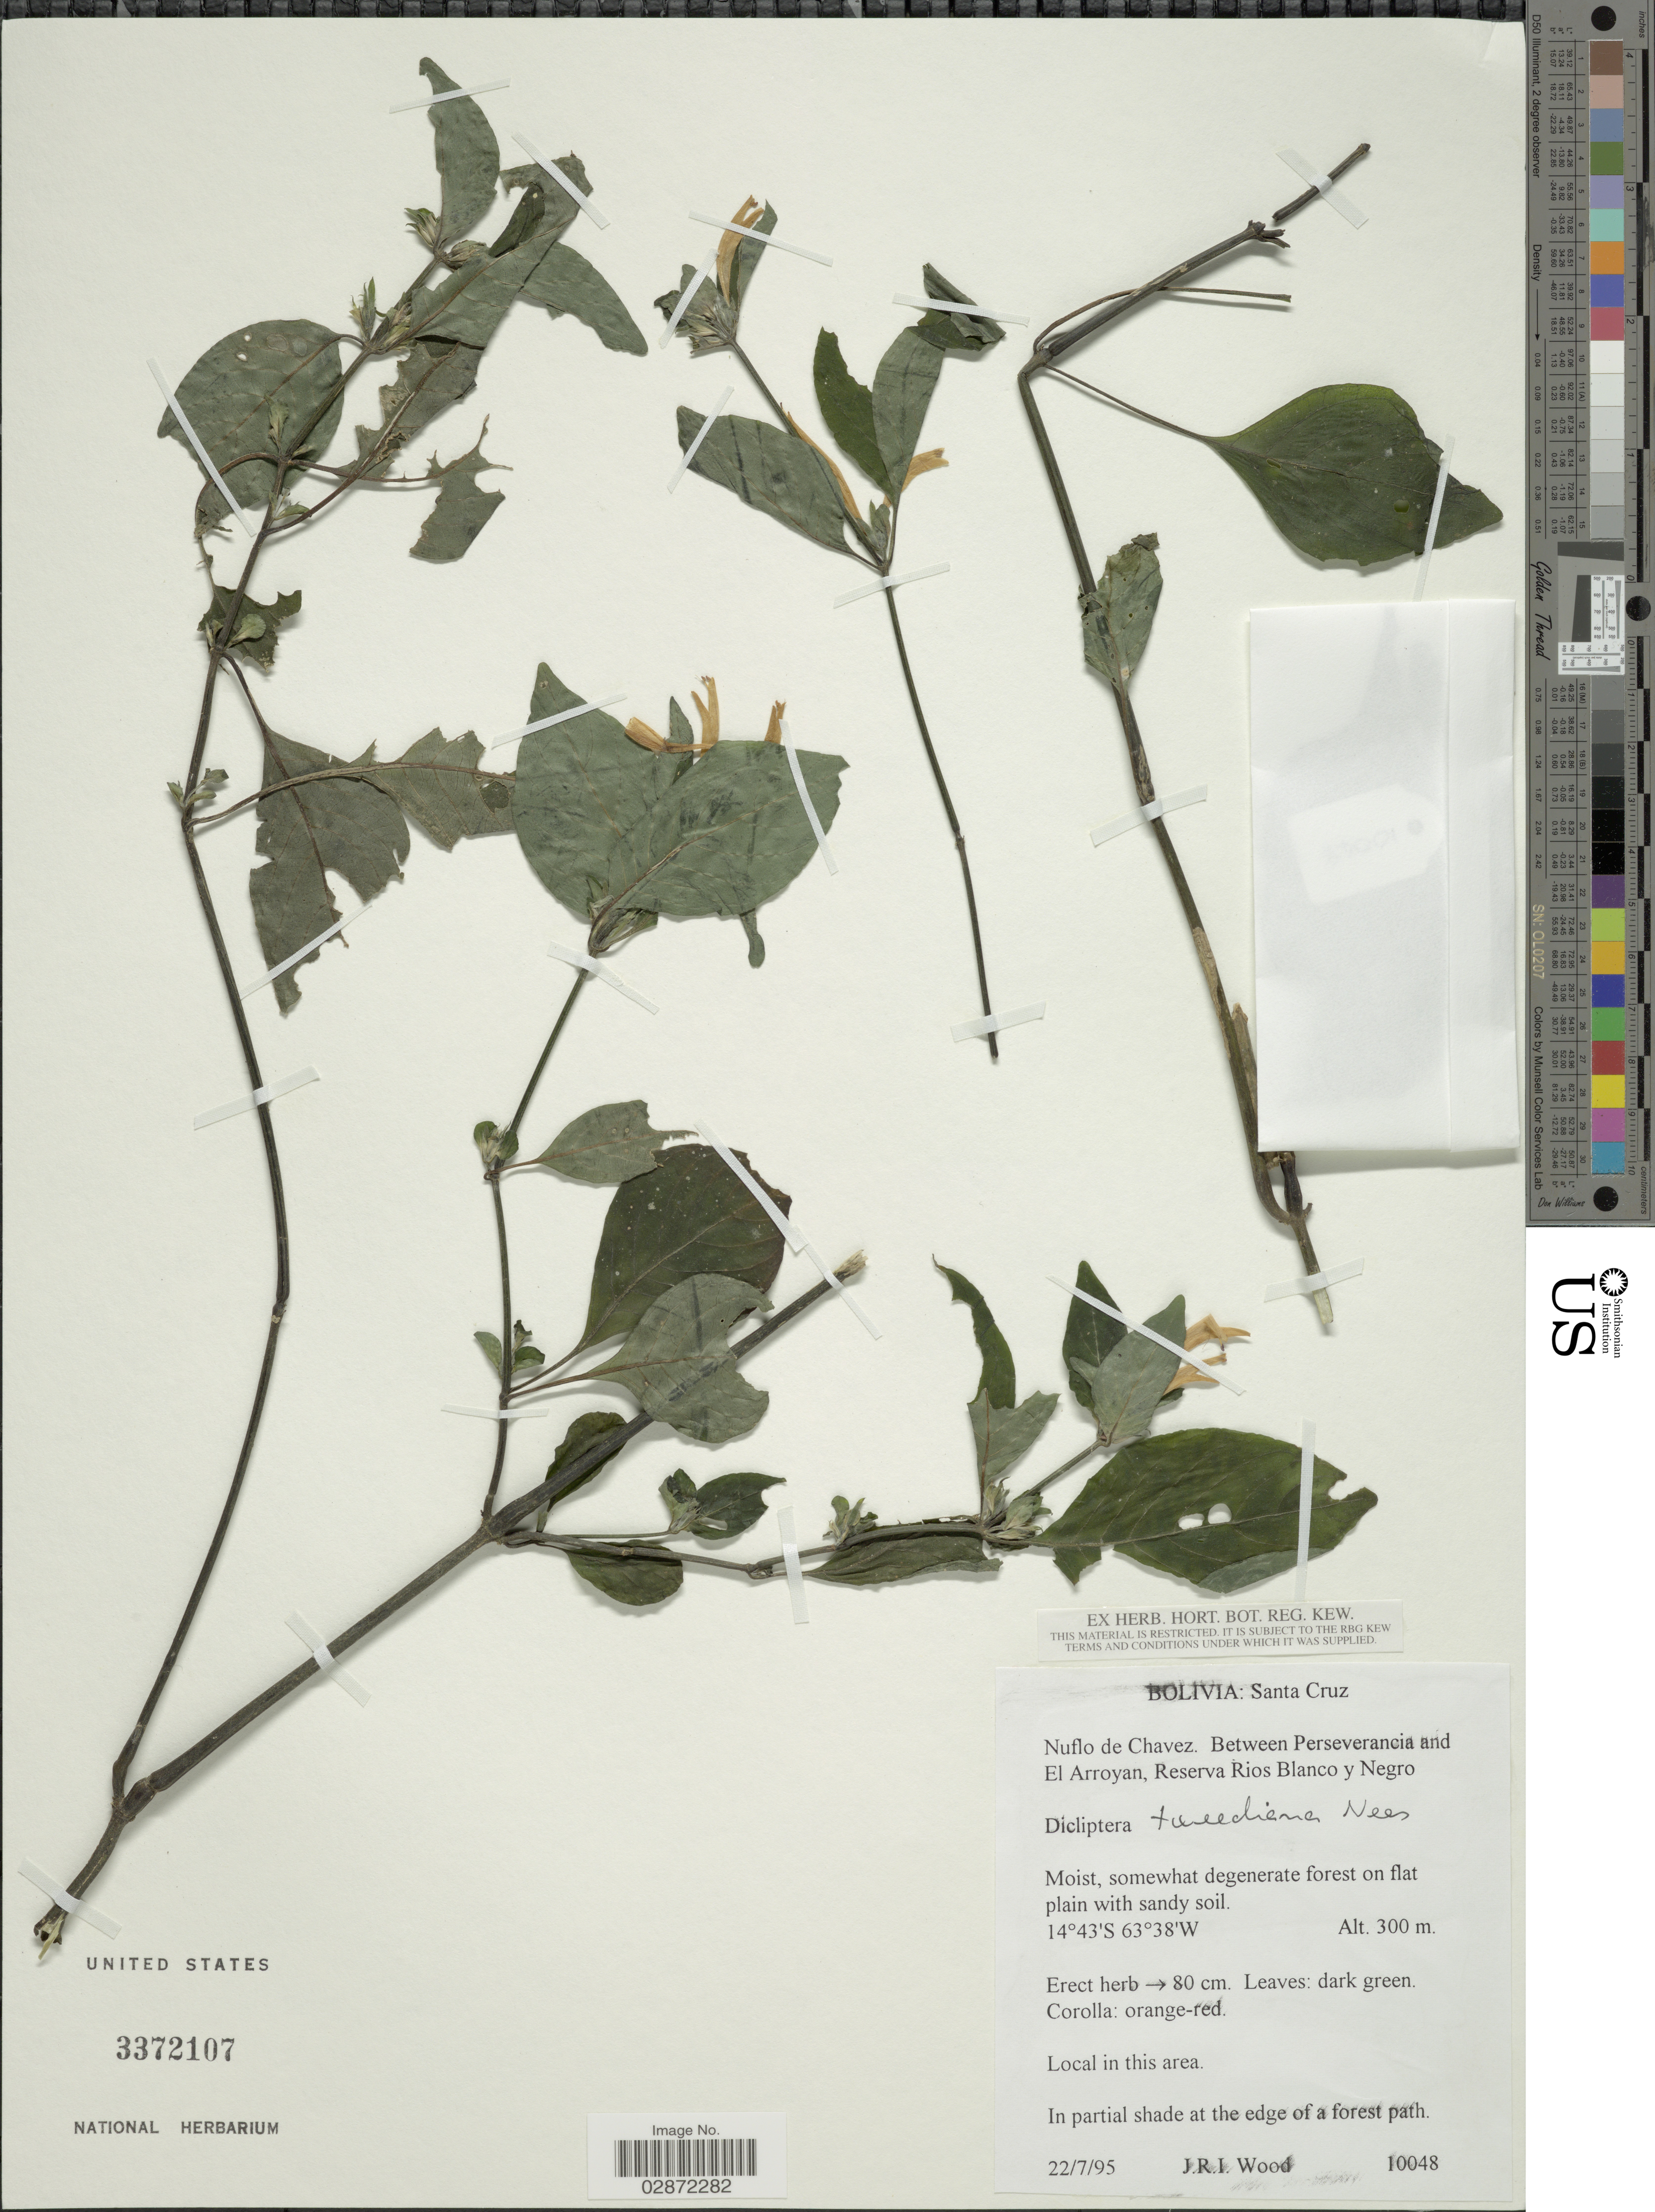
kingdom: Plantae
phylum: Tracheophyta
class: Magnoliopsida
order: Lamiales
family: Acanthaceae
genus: Dicliptera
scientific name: Dicliptera squarrosa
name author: Nees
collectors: J. R. I. Wood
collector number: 10048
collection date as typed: Transcribed d/m/y: 22/7/95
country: Bolivia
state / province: Santa Cruz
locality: Nuflo de Chavez. Between Perseverancia and El Arroyan, Reserva Rios Blanco y Negro.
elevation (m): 300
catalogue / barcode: US 3372107